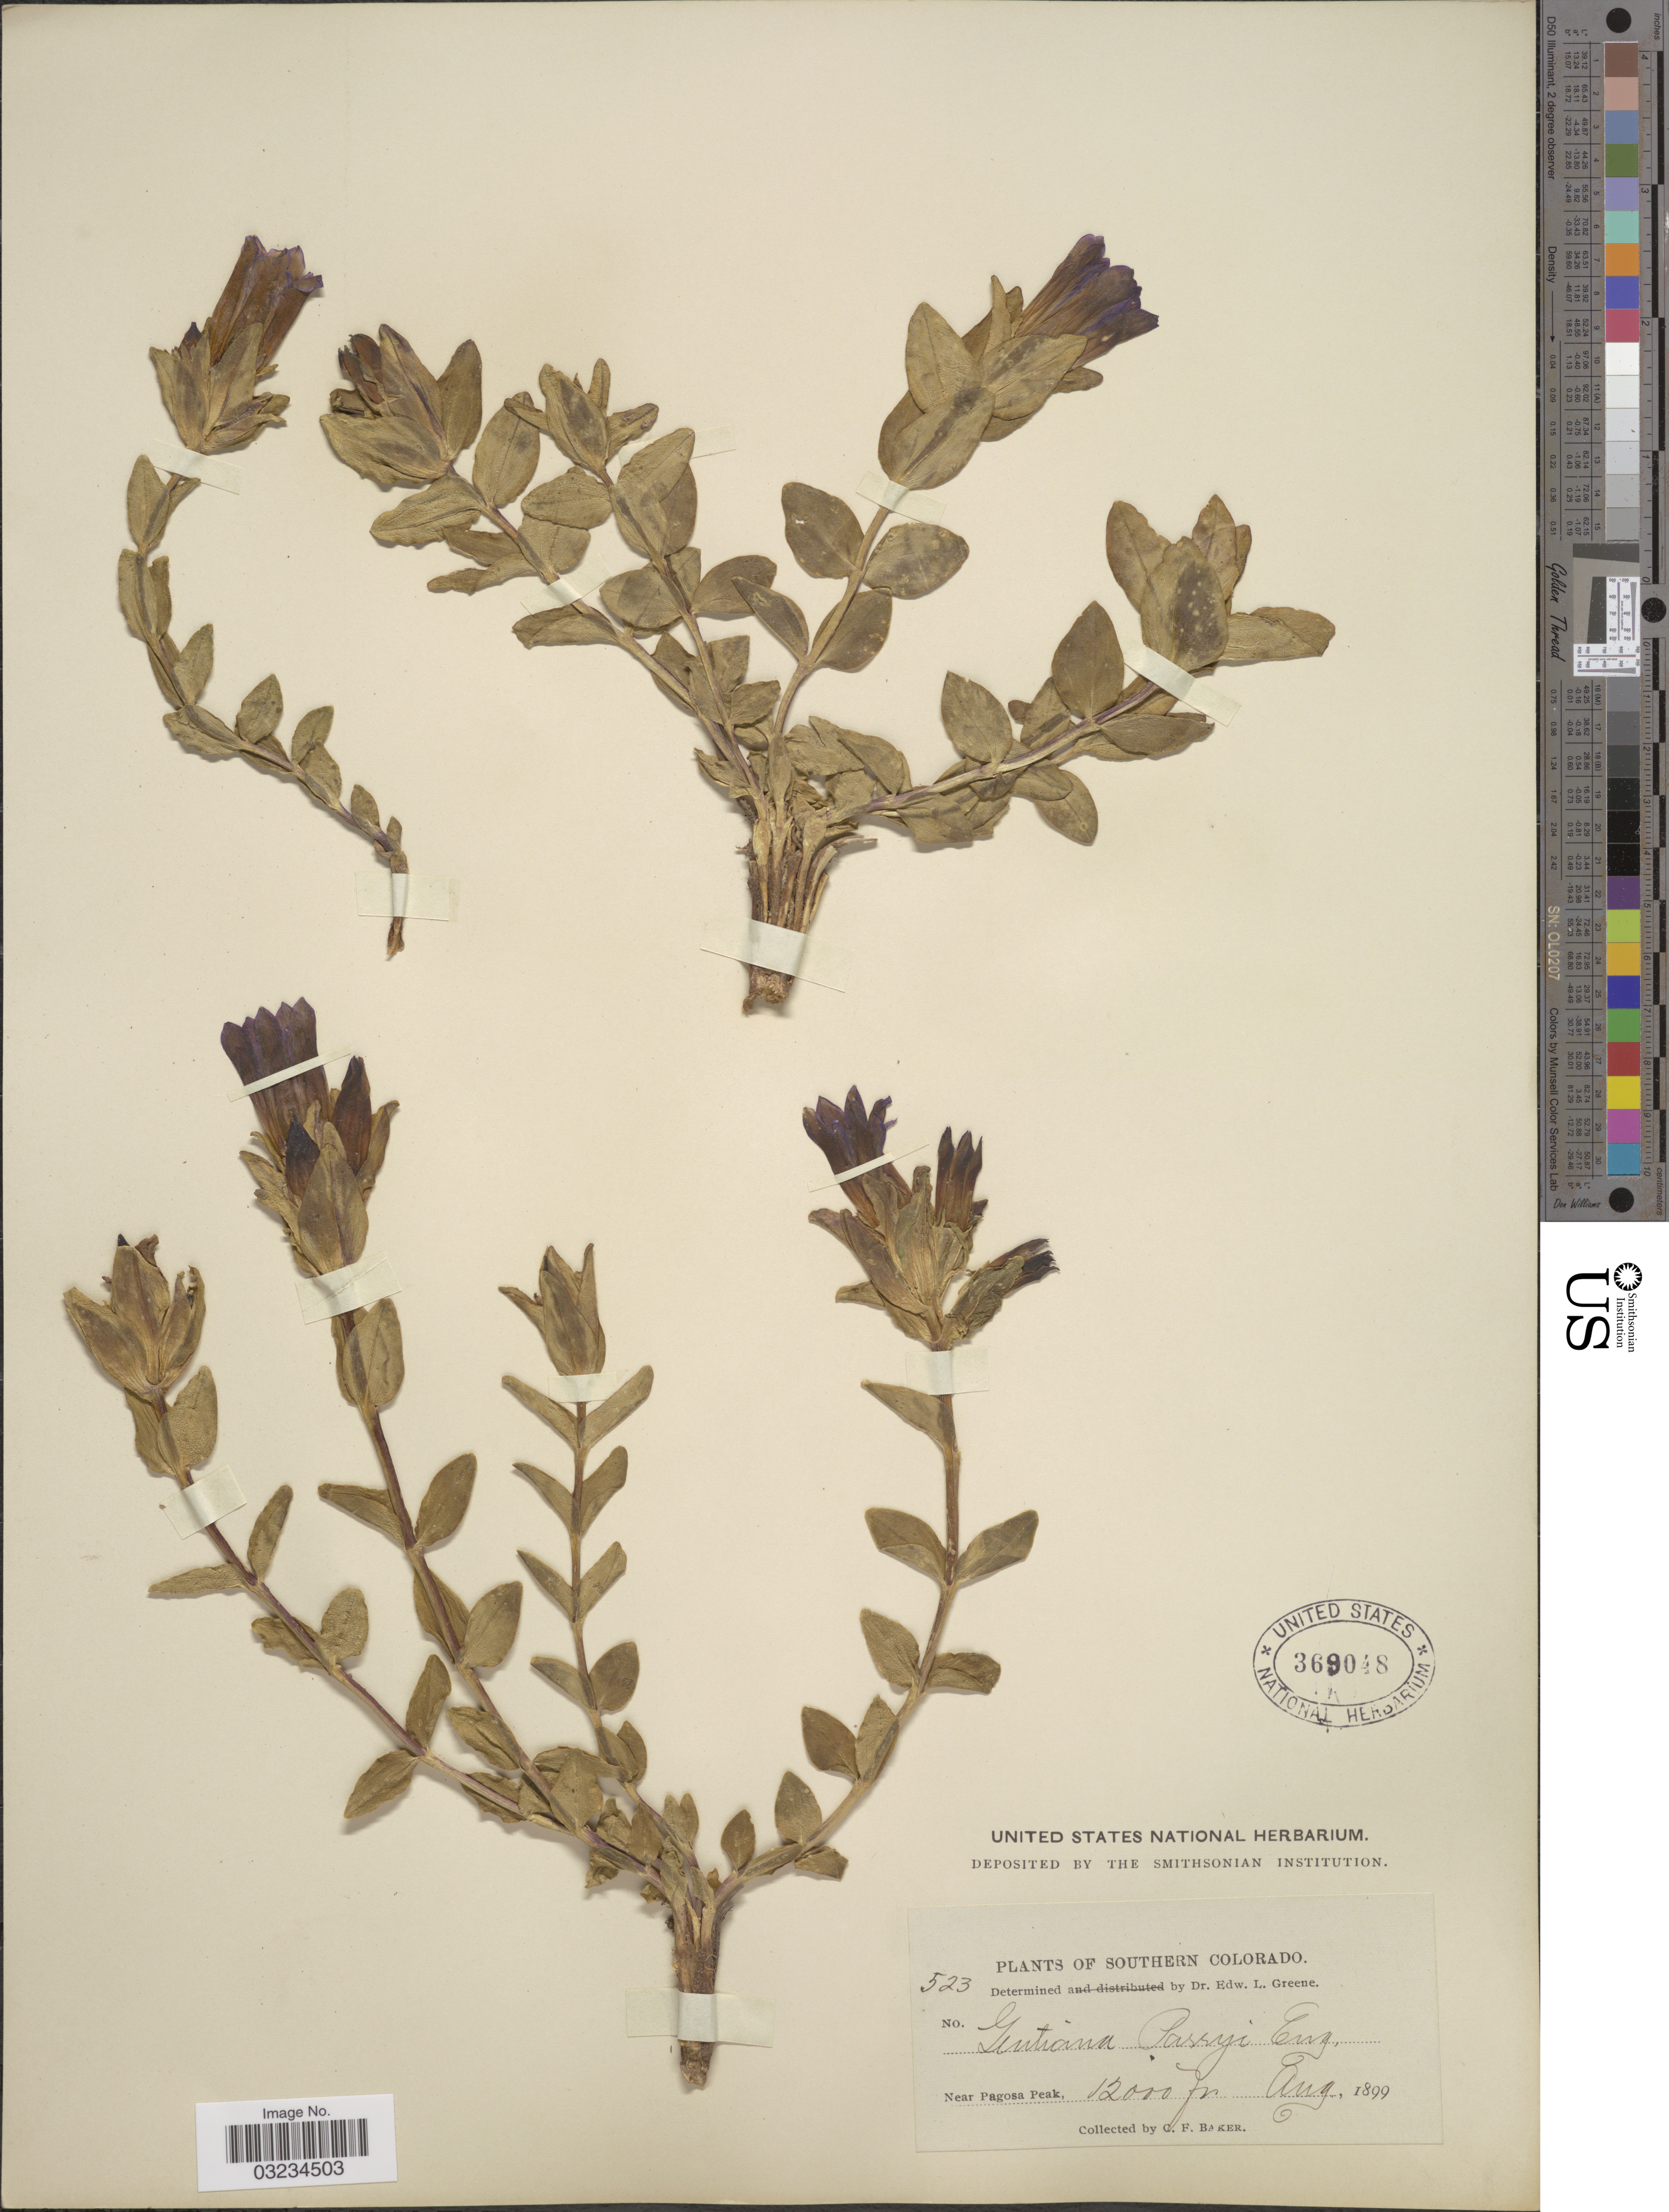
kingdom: Plantae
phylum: Tracheophyta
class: Magnoliopsida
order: Gentianales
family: Gentianaceae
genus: Gentiana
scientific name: Gentiana parryi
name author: Engelm.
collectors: C. F. Baker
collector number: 523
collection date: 1899-08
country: United States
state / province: Colorado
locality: Southern Colorado. Near Pagosa Peak.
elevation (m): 3658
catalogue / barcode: US 369048